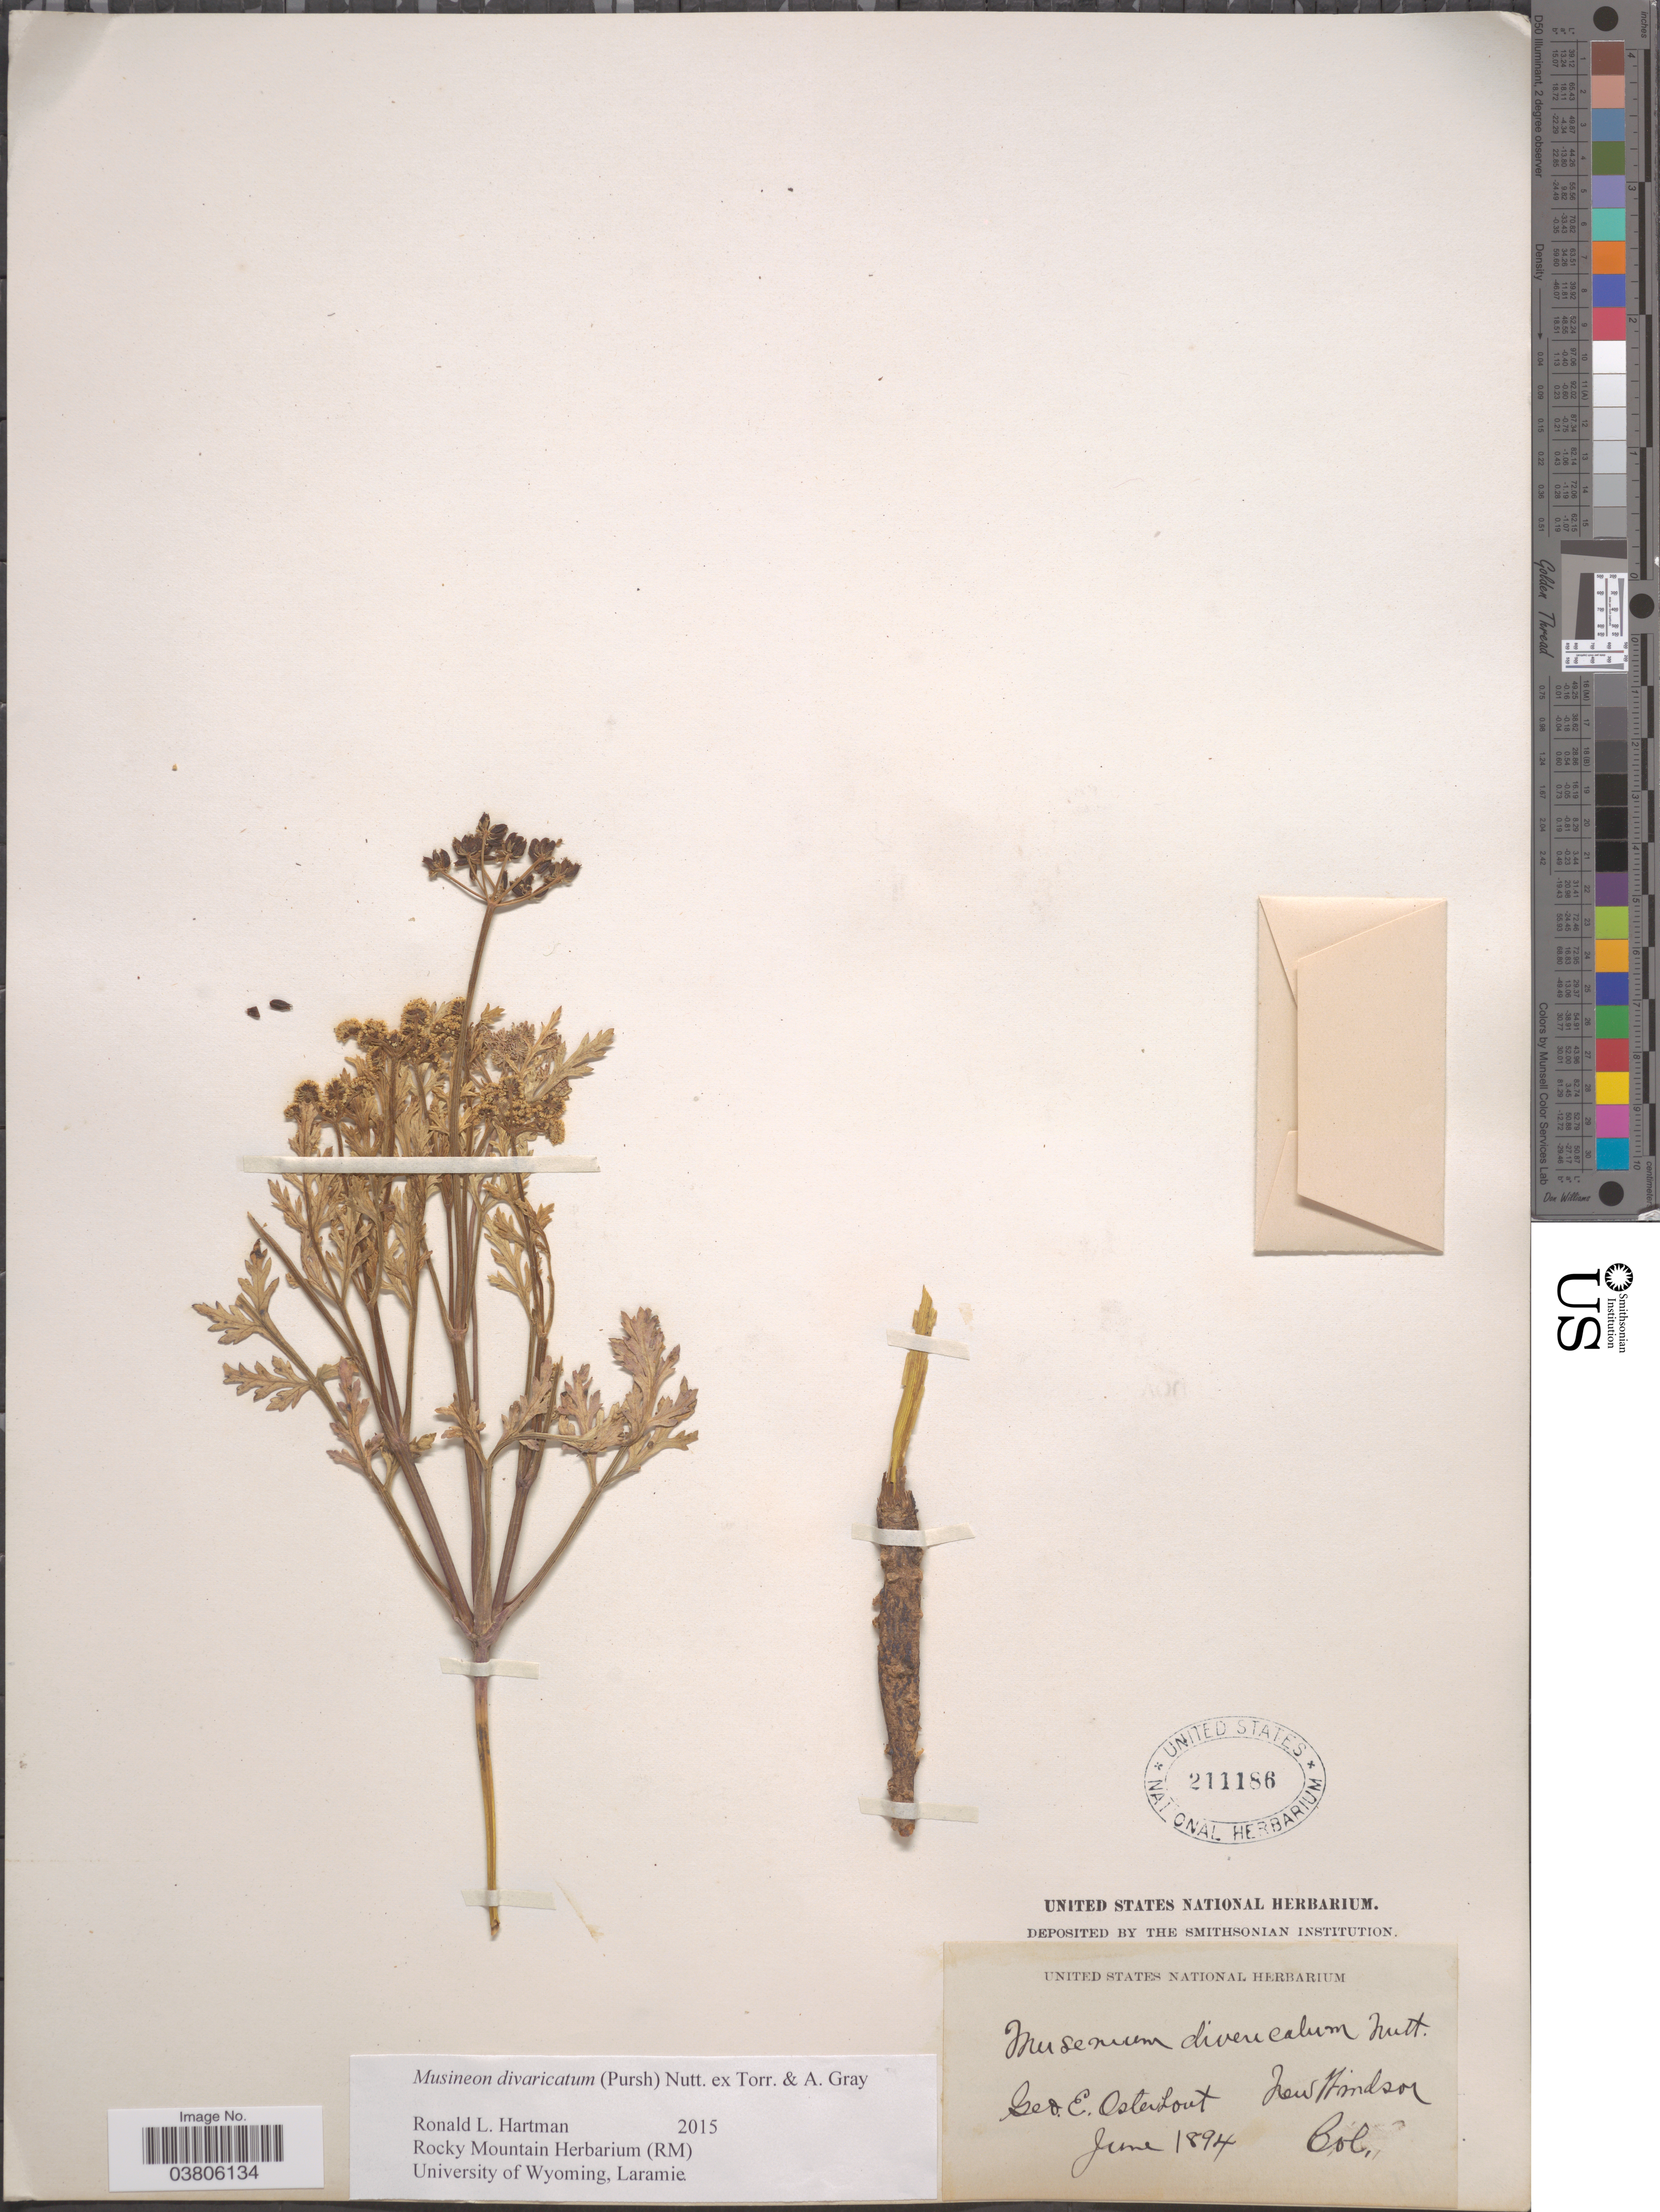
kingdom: Plantae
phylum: Tracheophyta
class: Magnoliopsida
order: Apiales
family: Apiaceae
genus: Musineon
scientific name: Musineon divaricatum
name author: (Pursh) Nutt.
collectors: G. Osterhout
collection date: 1894-06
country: United States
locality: New Windsor.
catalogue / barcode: US 211186